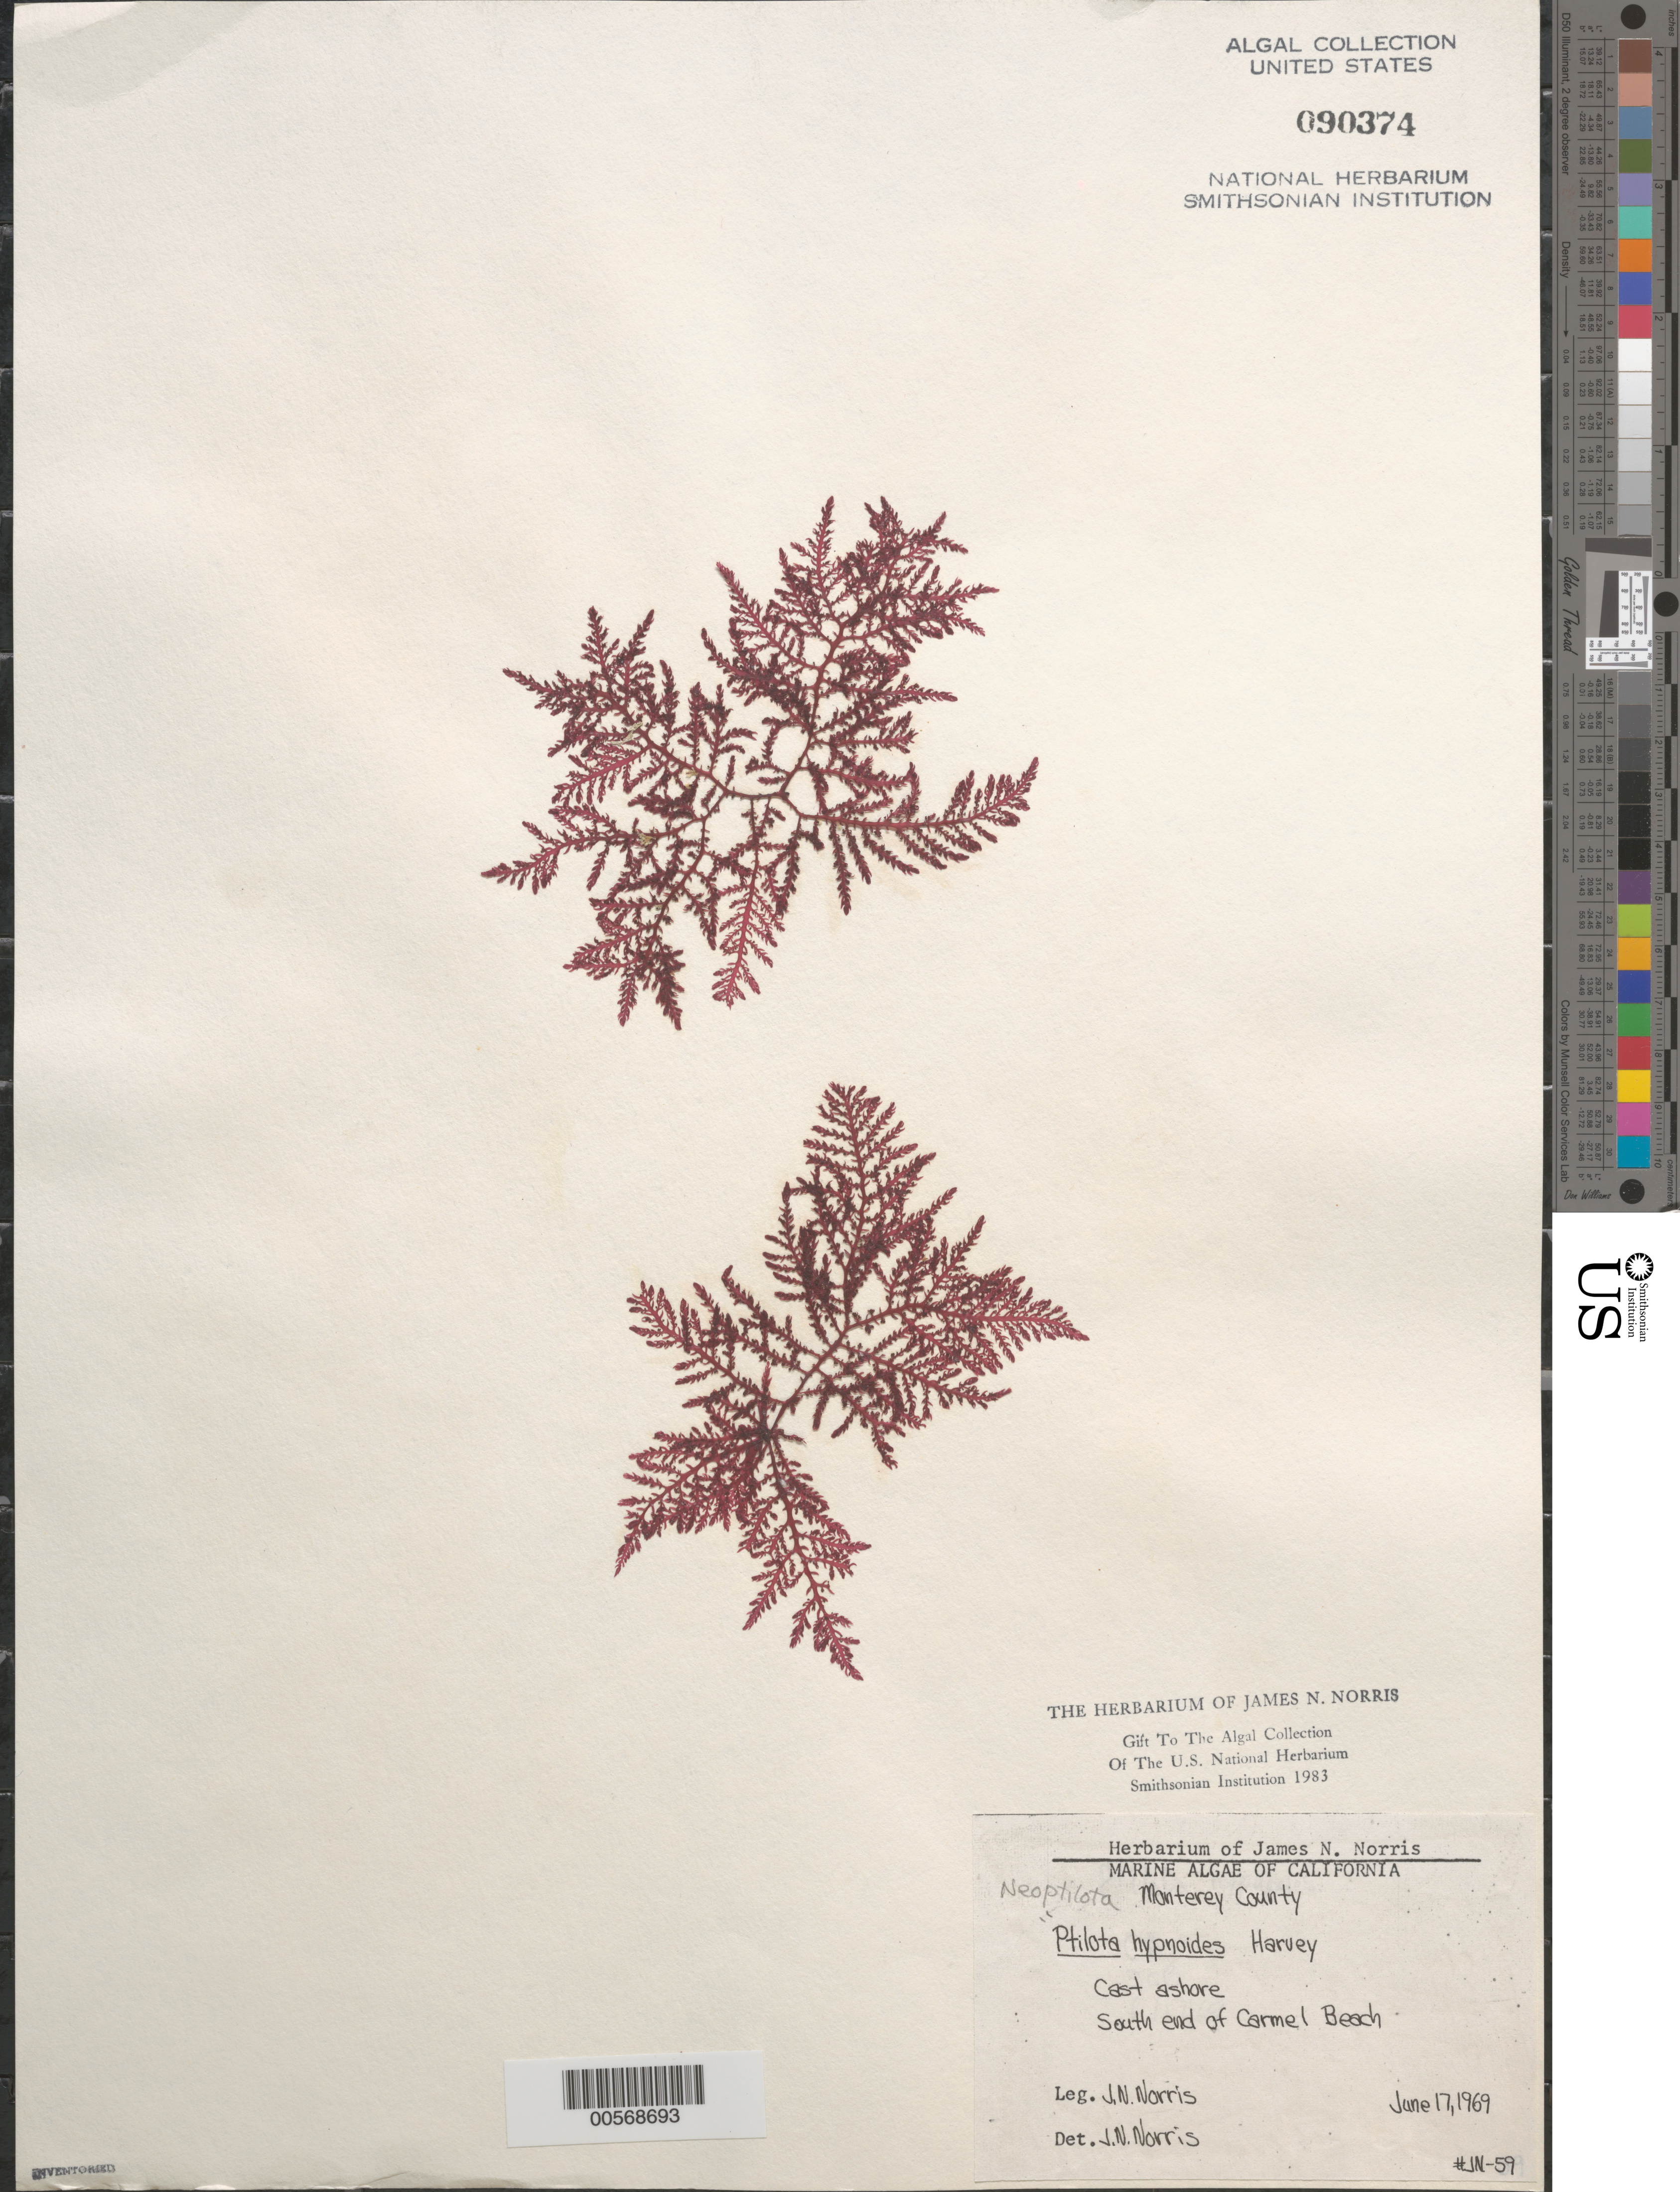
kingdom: Plantae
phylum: Rhodophyta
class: Florideophyceae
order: Ceramiales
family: Wrangeliaceae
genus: Ptilota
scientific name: Ptilota hypnoides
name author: Harv. in Hook. & Arn.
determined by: Algae name updating Project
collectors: J. N. Norris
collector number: JN-59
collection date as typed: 17 Jun 1969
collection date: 1969-06-17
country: United States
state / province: California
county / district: Monterey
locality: Carmel Beach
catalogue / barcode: US 90374